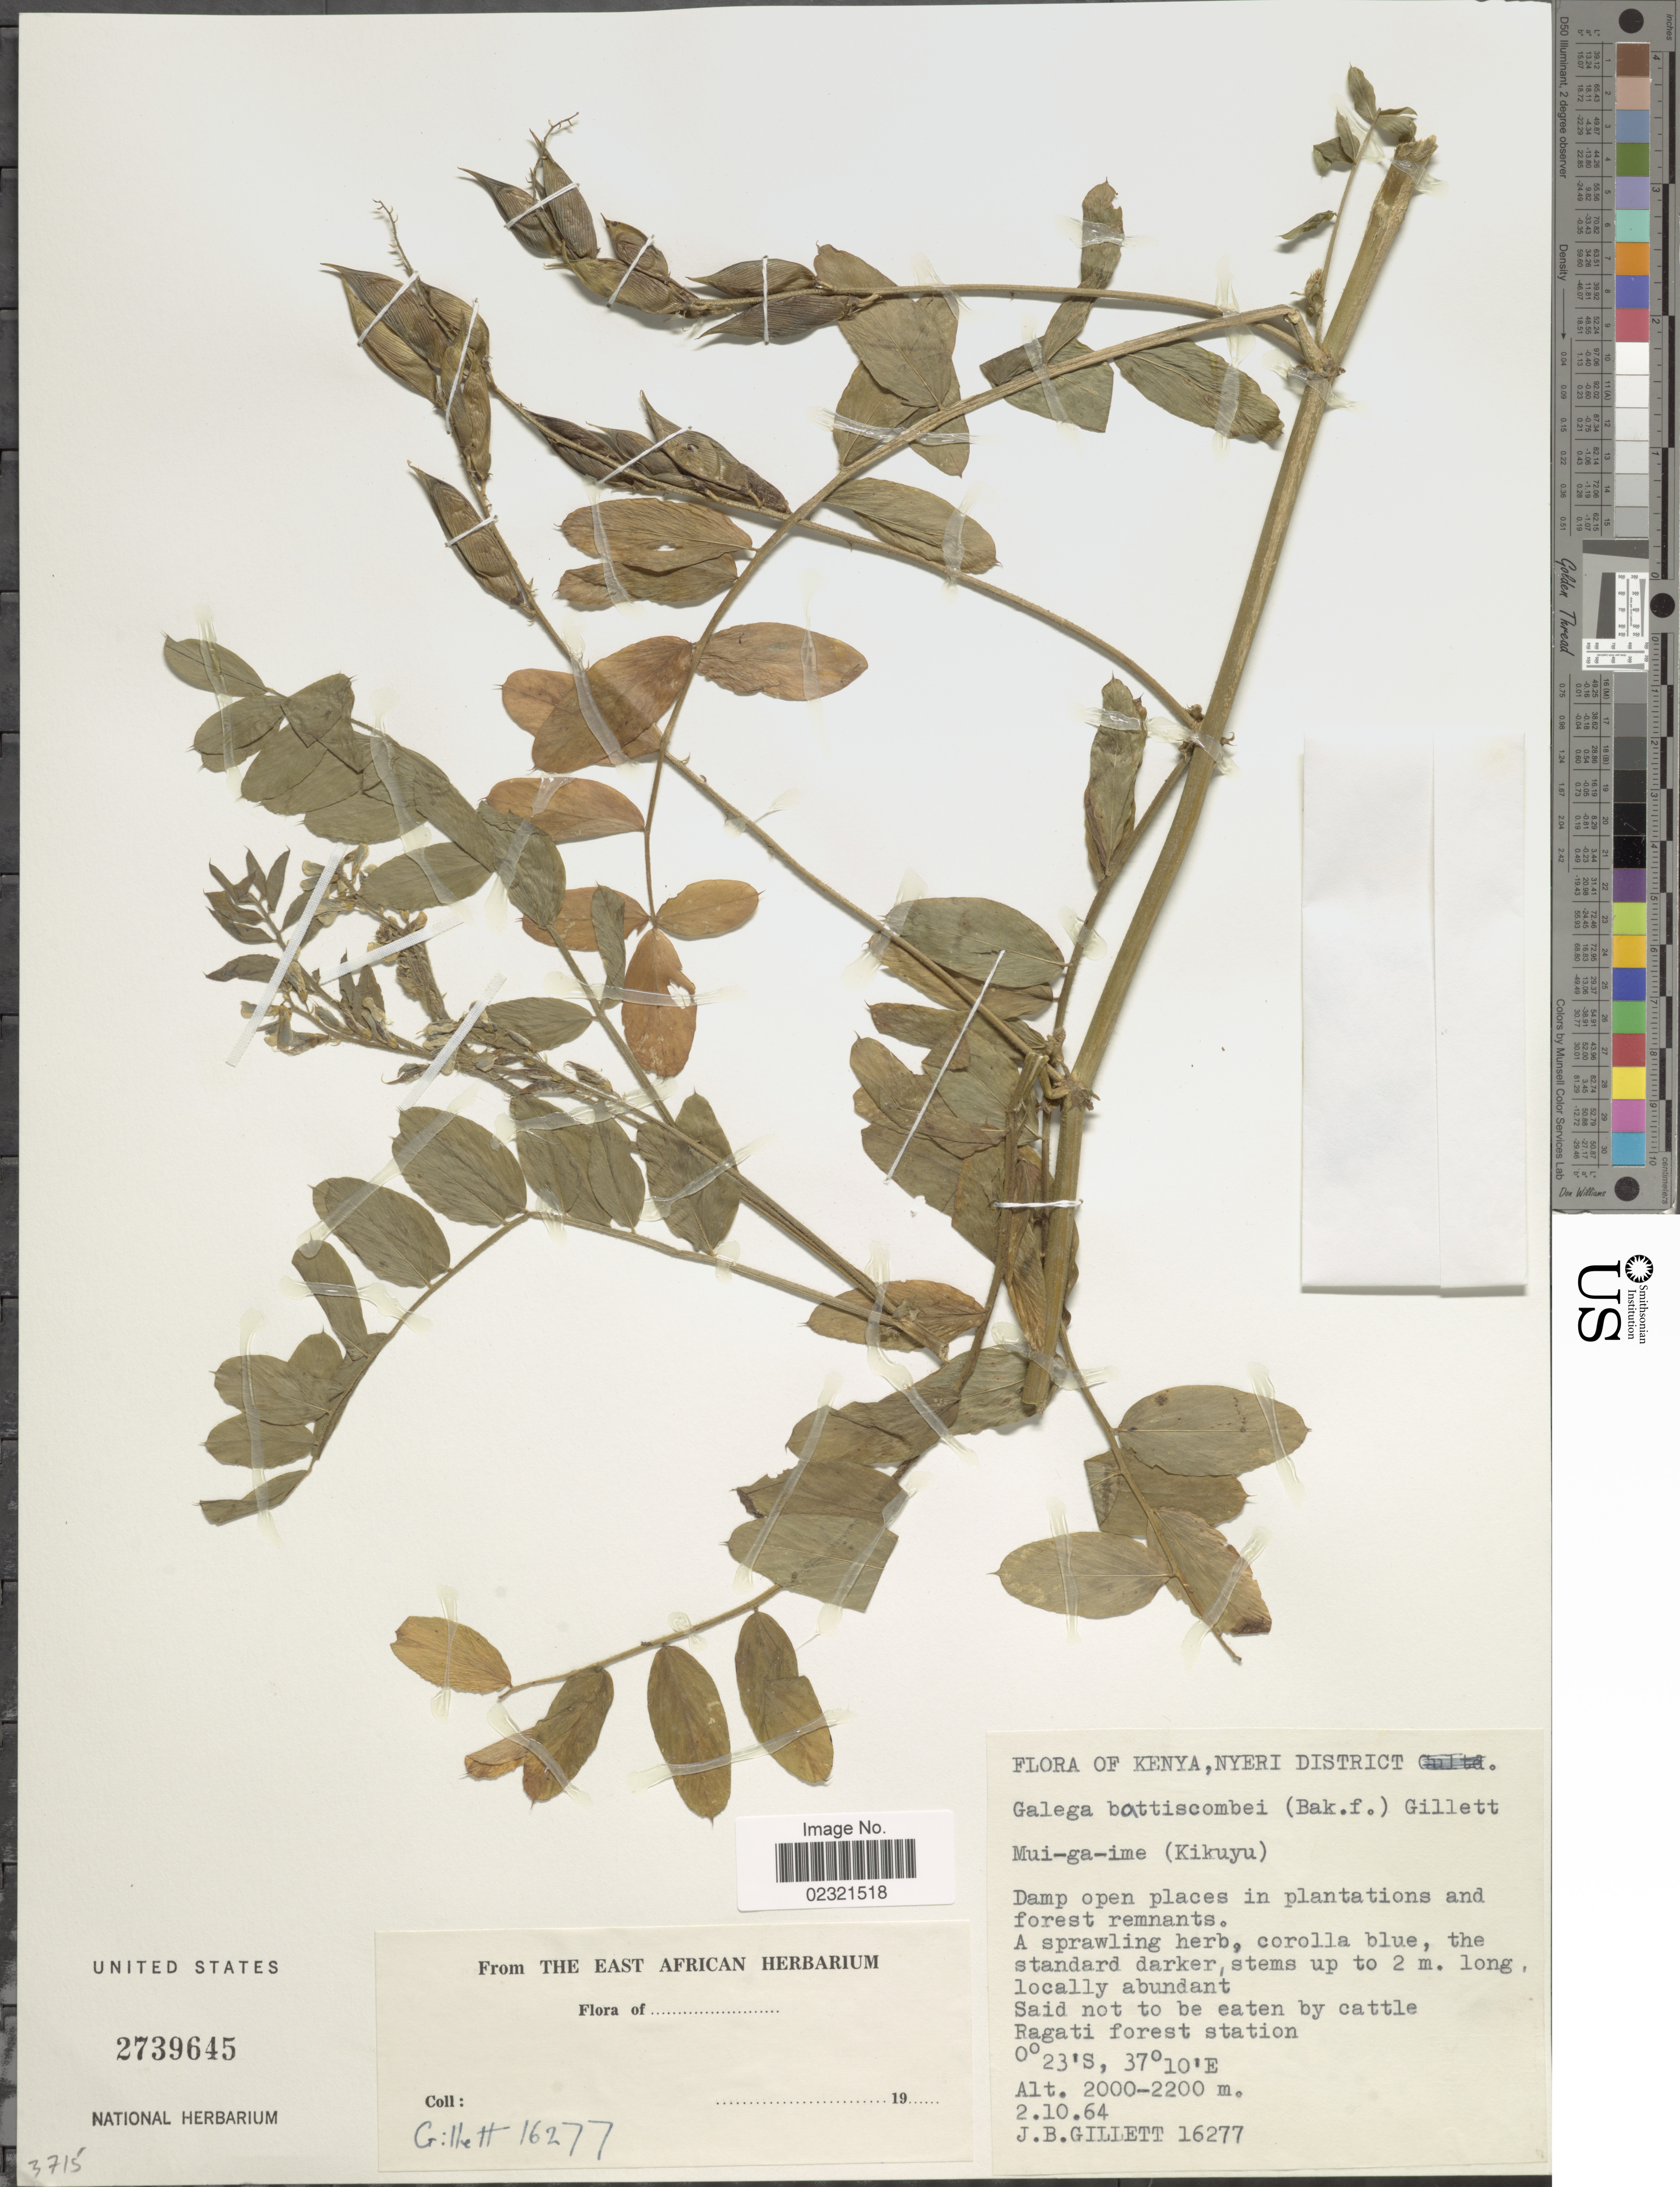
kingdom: Plantae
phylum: Tracheophyta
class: Magnoliopsida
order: Fabales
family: Fabaceae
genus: Galega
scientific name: Galega battiscombei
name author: (Baker f.) J.B. Gillett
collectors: J. B. Gillett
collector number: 16277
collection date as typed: Transcribed d/m/y: 2/10/64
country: Kenya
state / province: Nyeri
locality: Ragati forest station.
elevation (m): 2000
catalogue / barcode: US 2739645